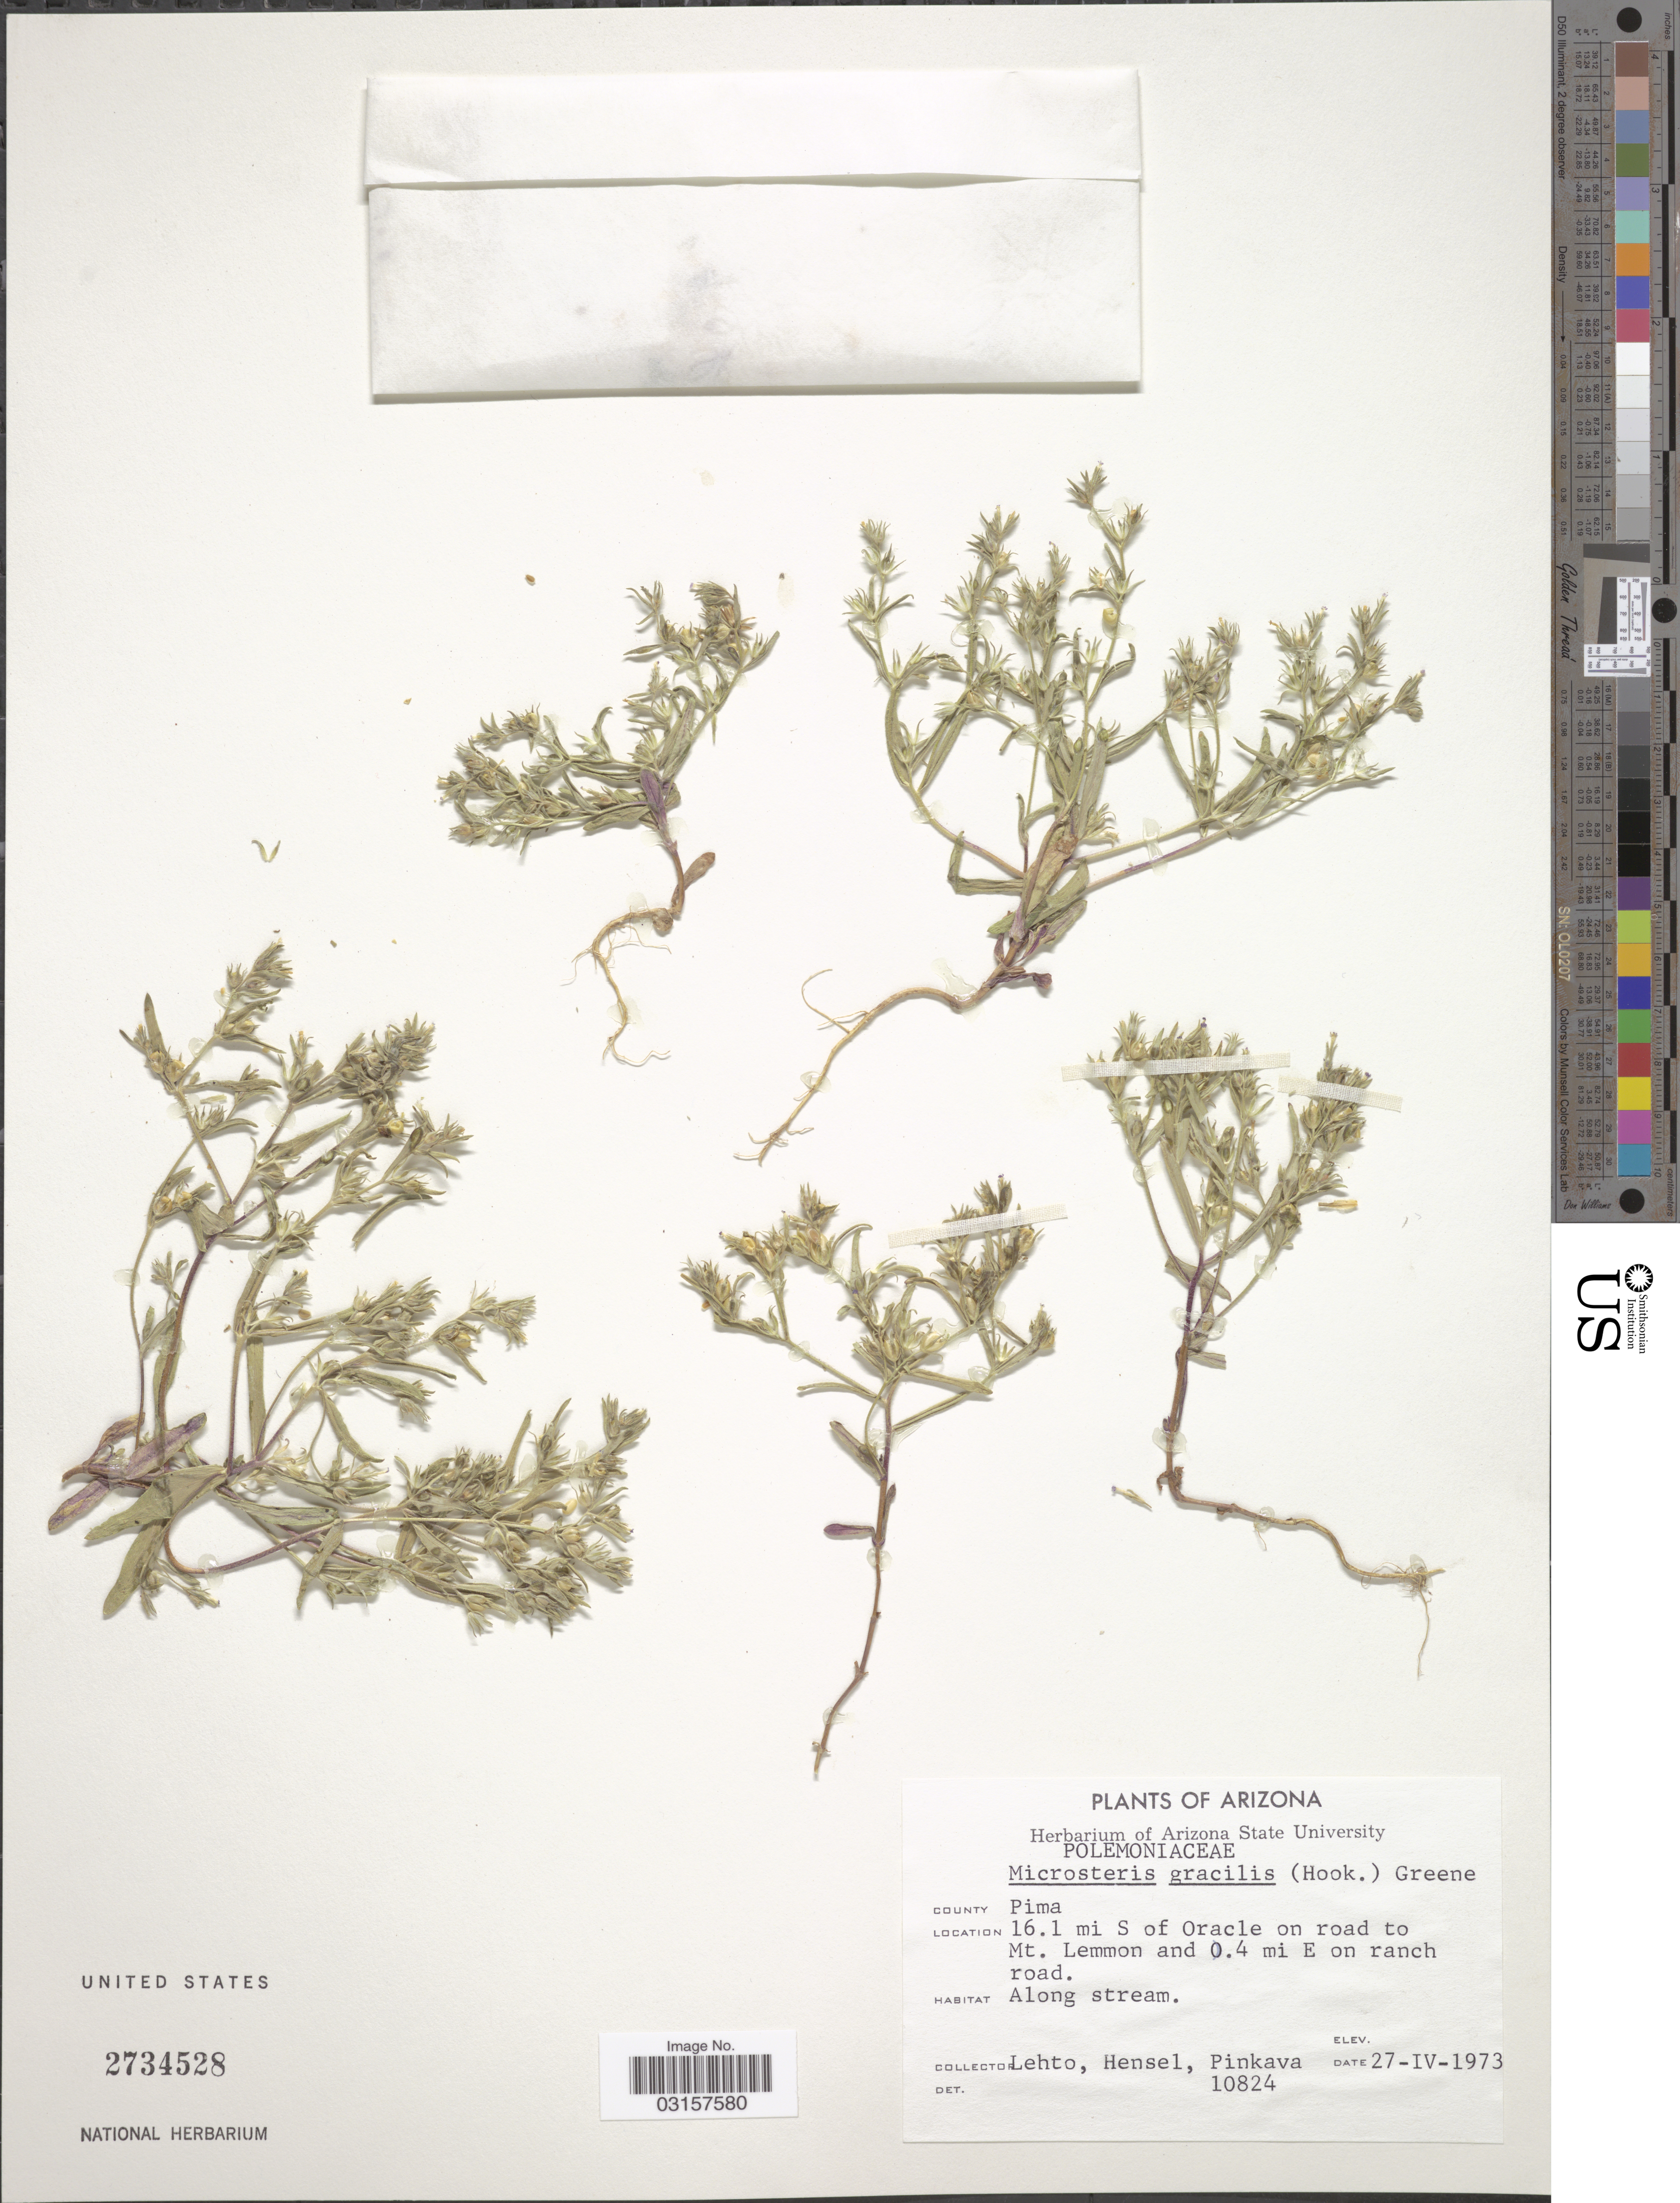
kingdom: Plantae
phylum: Tracheophyta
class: Magnoliopsida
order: Ericales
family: Polemoniaceae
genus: Microsteris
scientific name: Microsteris gracilis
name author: (Hook.) Greene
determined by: (US) Smithsonian Institution - National Museum of Natural History - Department of Botany (UNITED STATES)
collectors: -. Lehto, -. Hensel & -. Pinkava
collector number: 10824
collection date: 1973-04-27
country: United States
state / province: Arizona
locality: County Pima, 16.1 mi S of Oracle on road to Mt. Lemmon and 0.4 mi E on ranch road.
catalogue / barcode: US 2734528